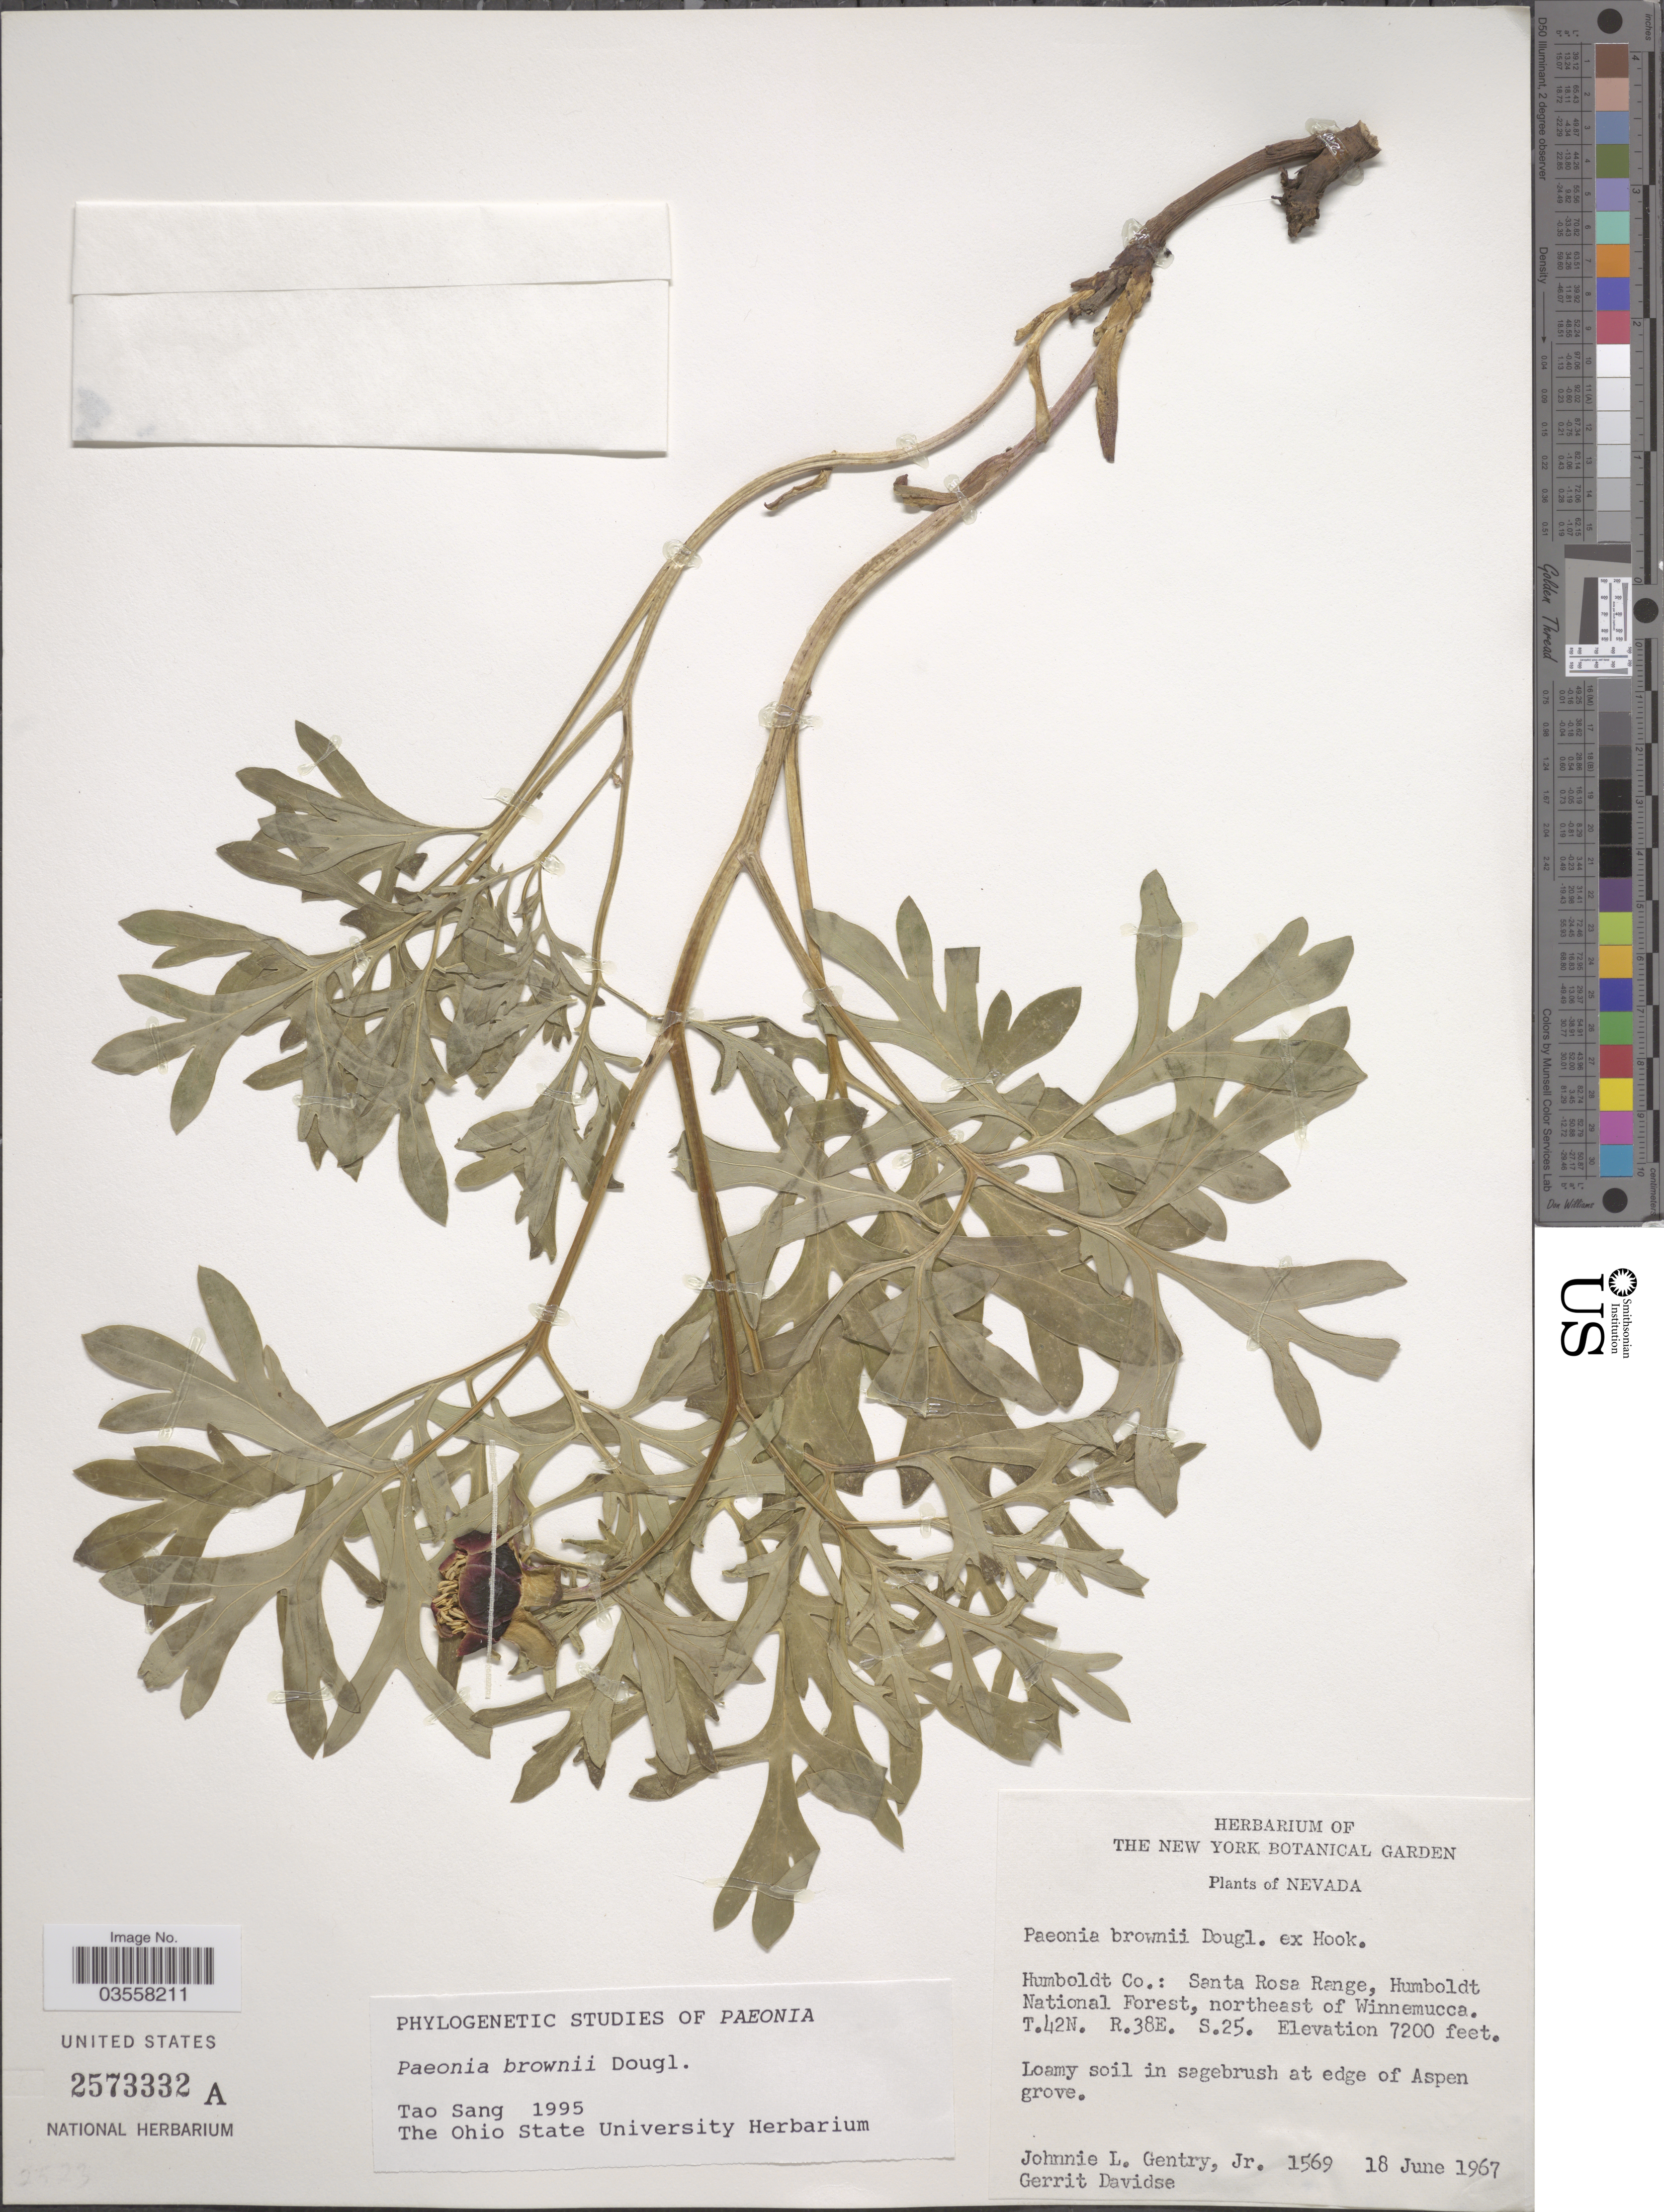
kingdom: Plantae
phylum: Tracheophyta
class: Magnoliopsida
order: Saxifragales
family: Paeoniaceae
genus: Paeonia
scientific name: Paeonia brownii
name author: Douglas ex Hook.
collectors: J. L. Gentry & G. Davidse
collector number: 1569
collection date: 1967-06-18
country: United States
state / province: Nevada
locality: Humboldt Co.: Santa Rosa Range, Humboldt National Forest, northeast of Winnemucca. T.42N. R.38E. S.25.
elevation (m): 2195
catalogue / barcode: US 2573332A